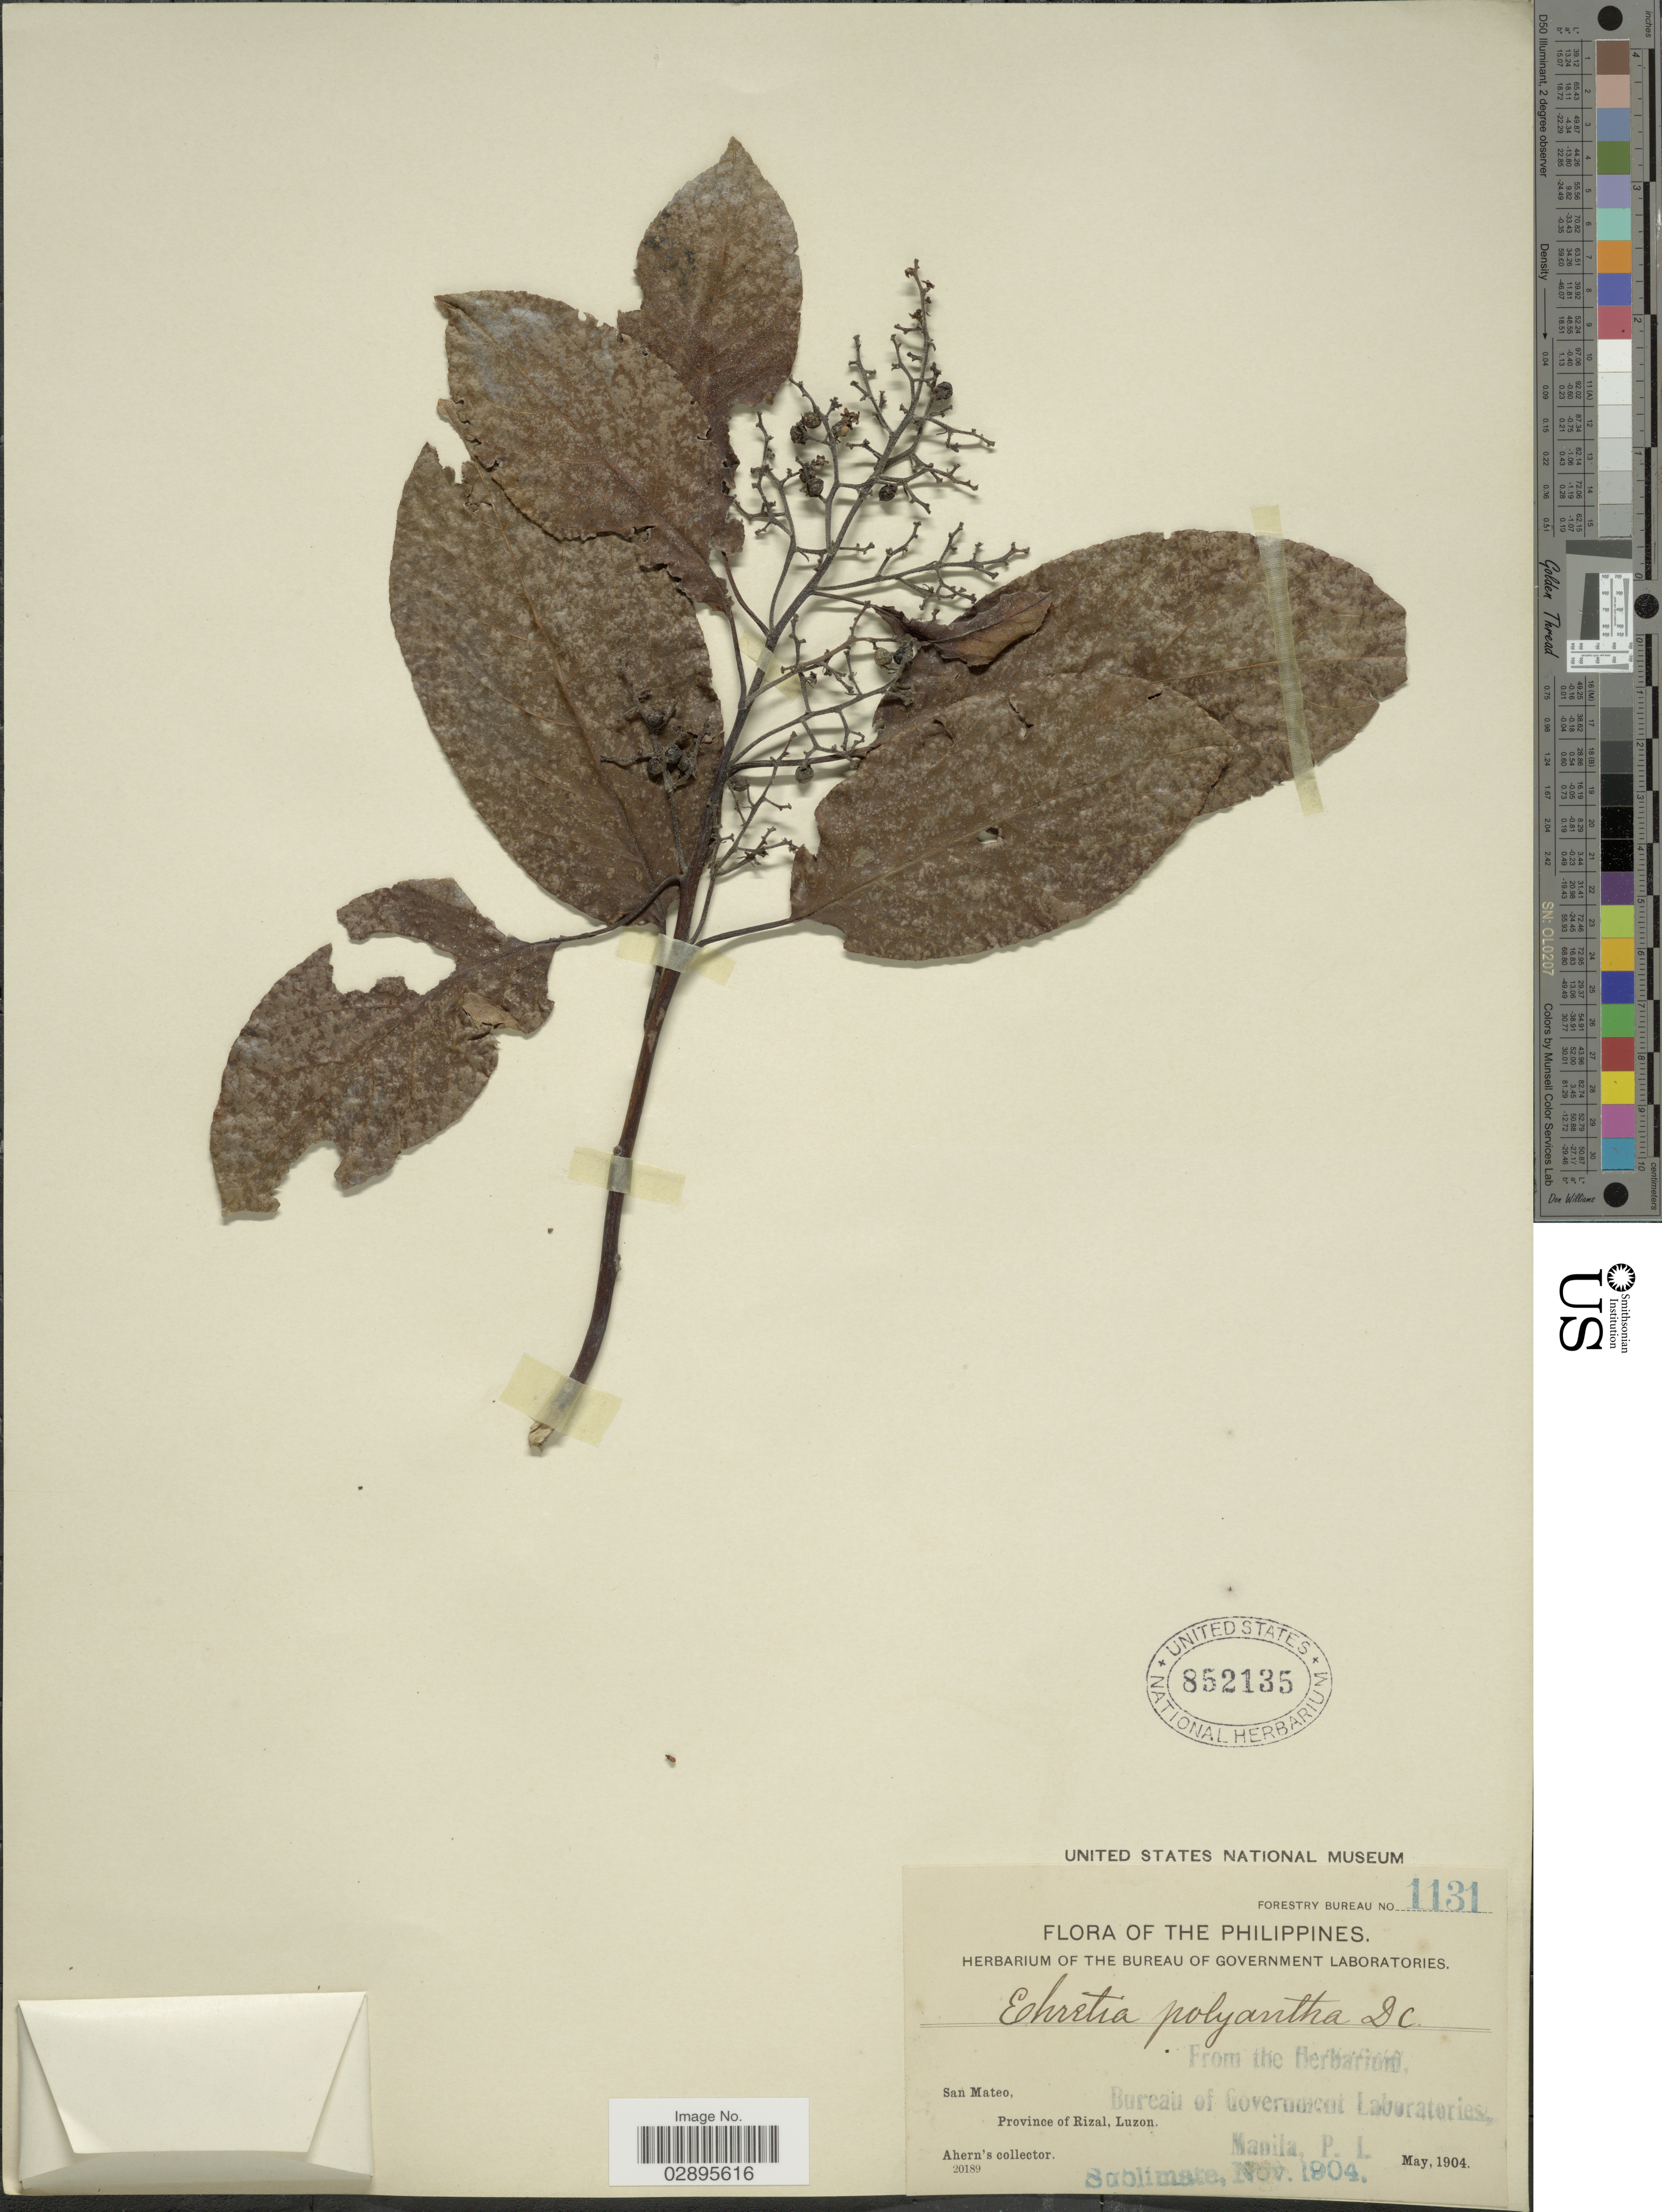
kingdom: Plantae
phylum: Tracheophyta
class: Magnoliopsida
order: Boraginales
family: Ehretiaceae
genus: Ehretia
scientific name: Ehretia polyantha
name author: A. DC.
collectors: Ahern's collector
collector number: Forestry Bureau 1131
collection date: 1904-05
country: Philippines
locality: San Mateo, Province of Rizal, Luzon.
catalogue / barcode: US 852135